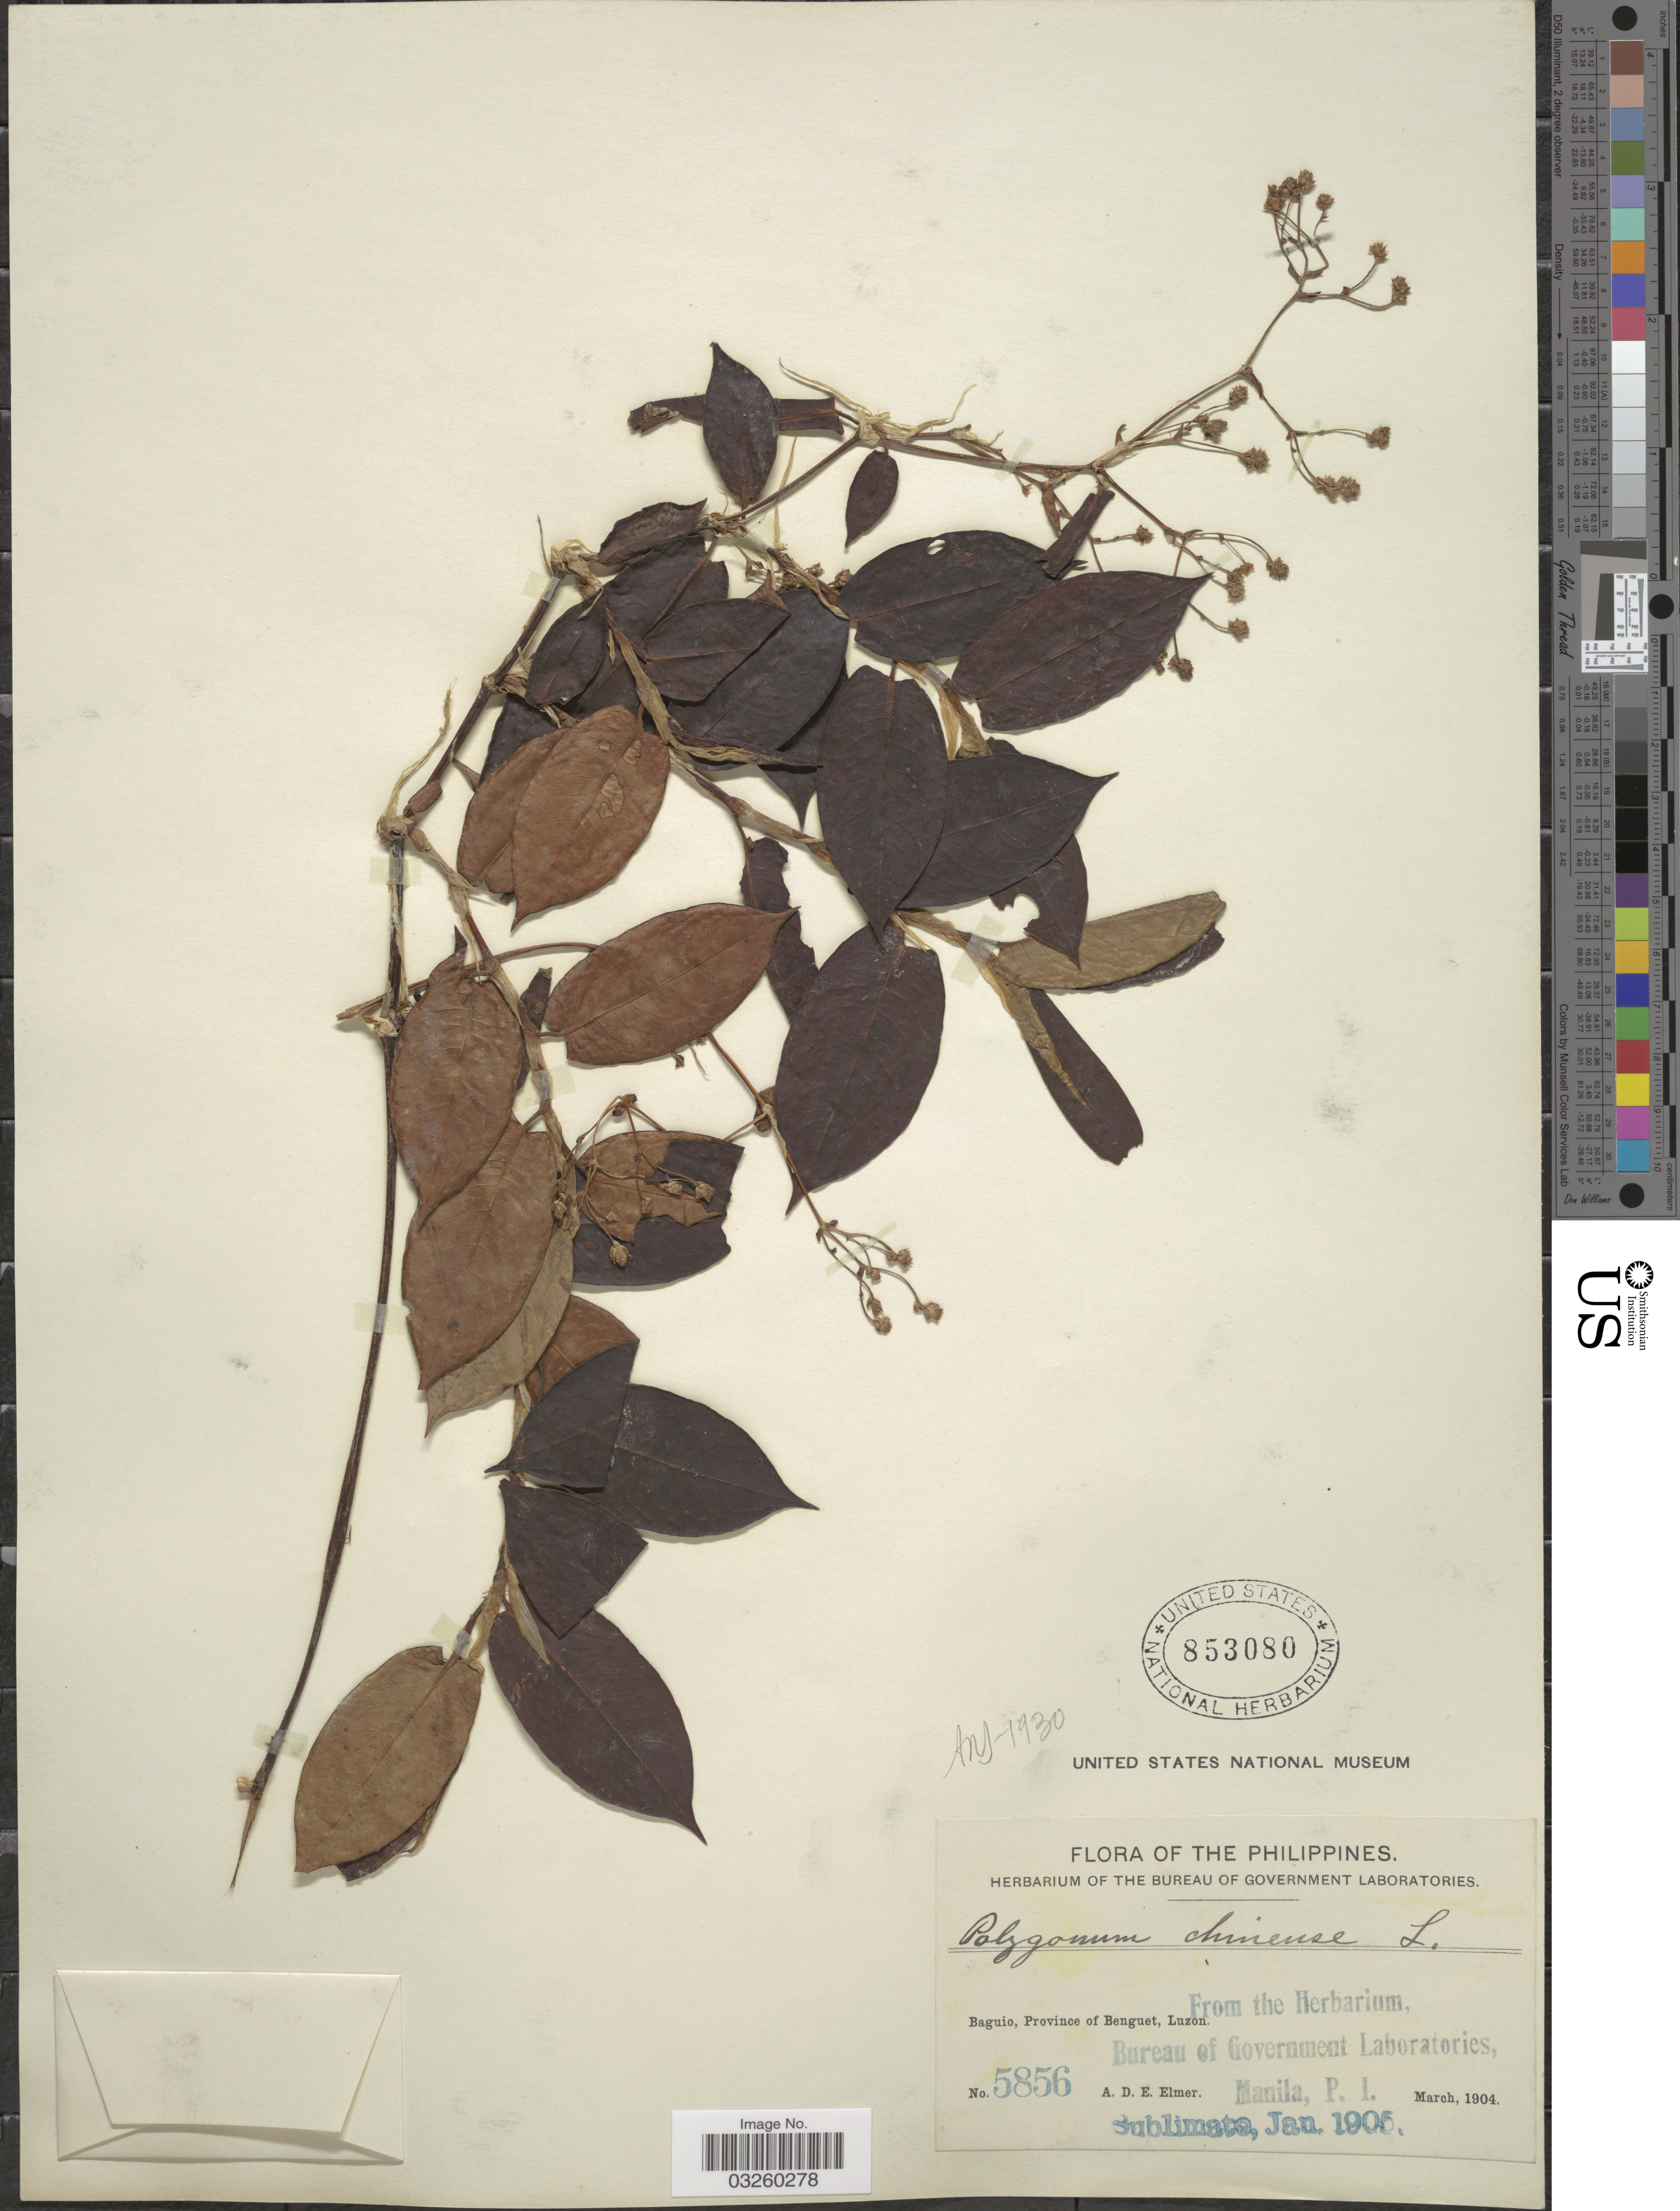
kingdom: Plantae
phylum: Tracheophyta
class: Magnoliopsida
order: Caryophyllales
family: Polygonaceae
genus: Polygonum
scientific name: Polygonum chinense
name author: L.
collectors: A. D. E. Elmer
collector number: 5856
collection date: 1904-03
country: Philippines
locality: Baguio, Province of Benguet, Luzon.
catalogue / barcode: US 853080